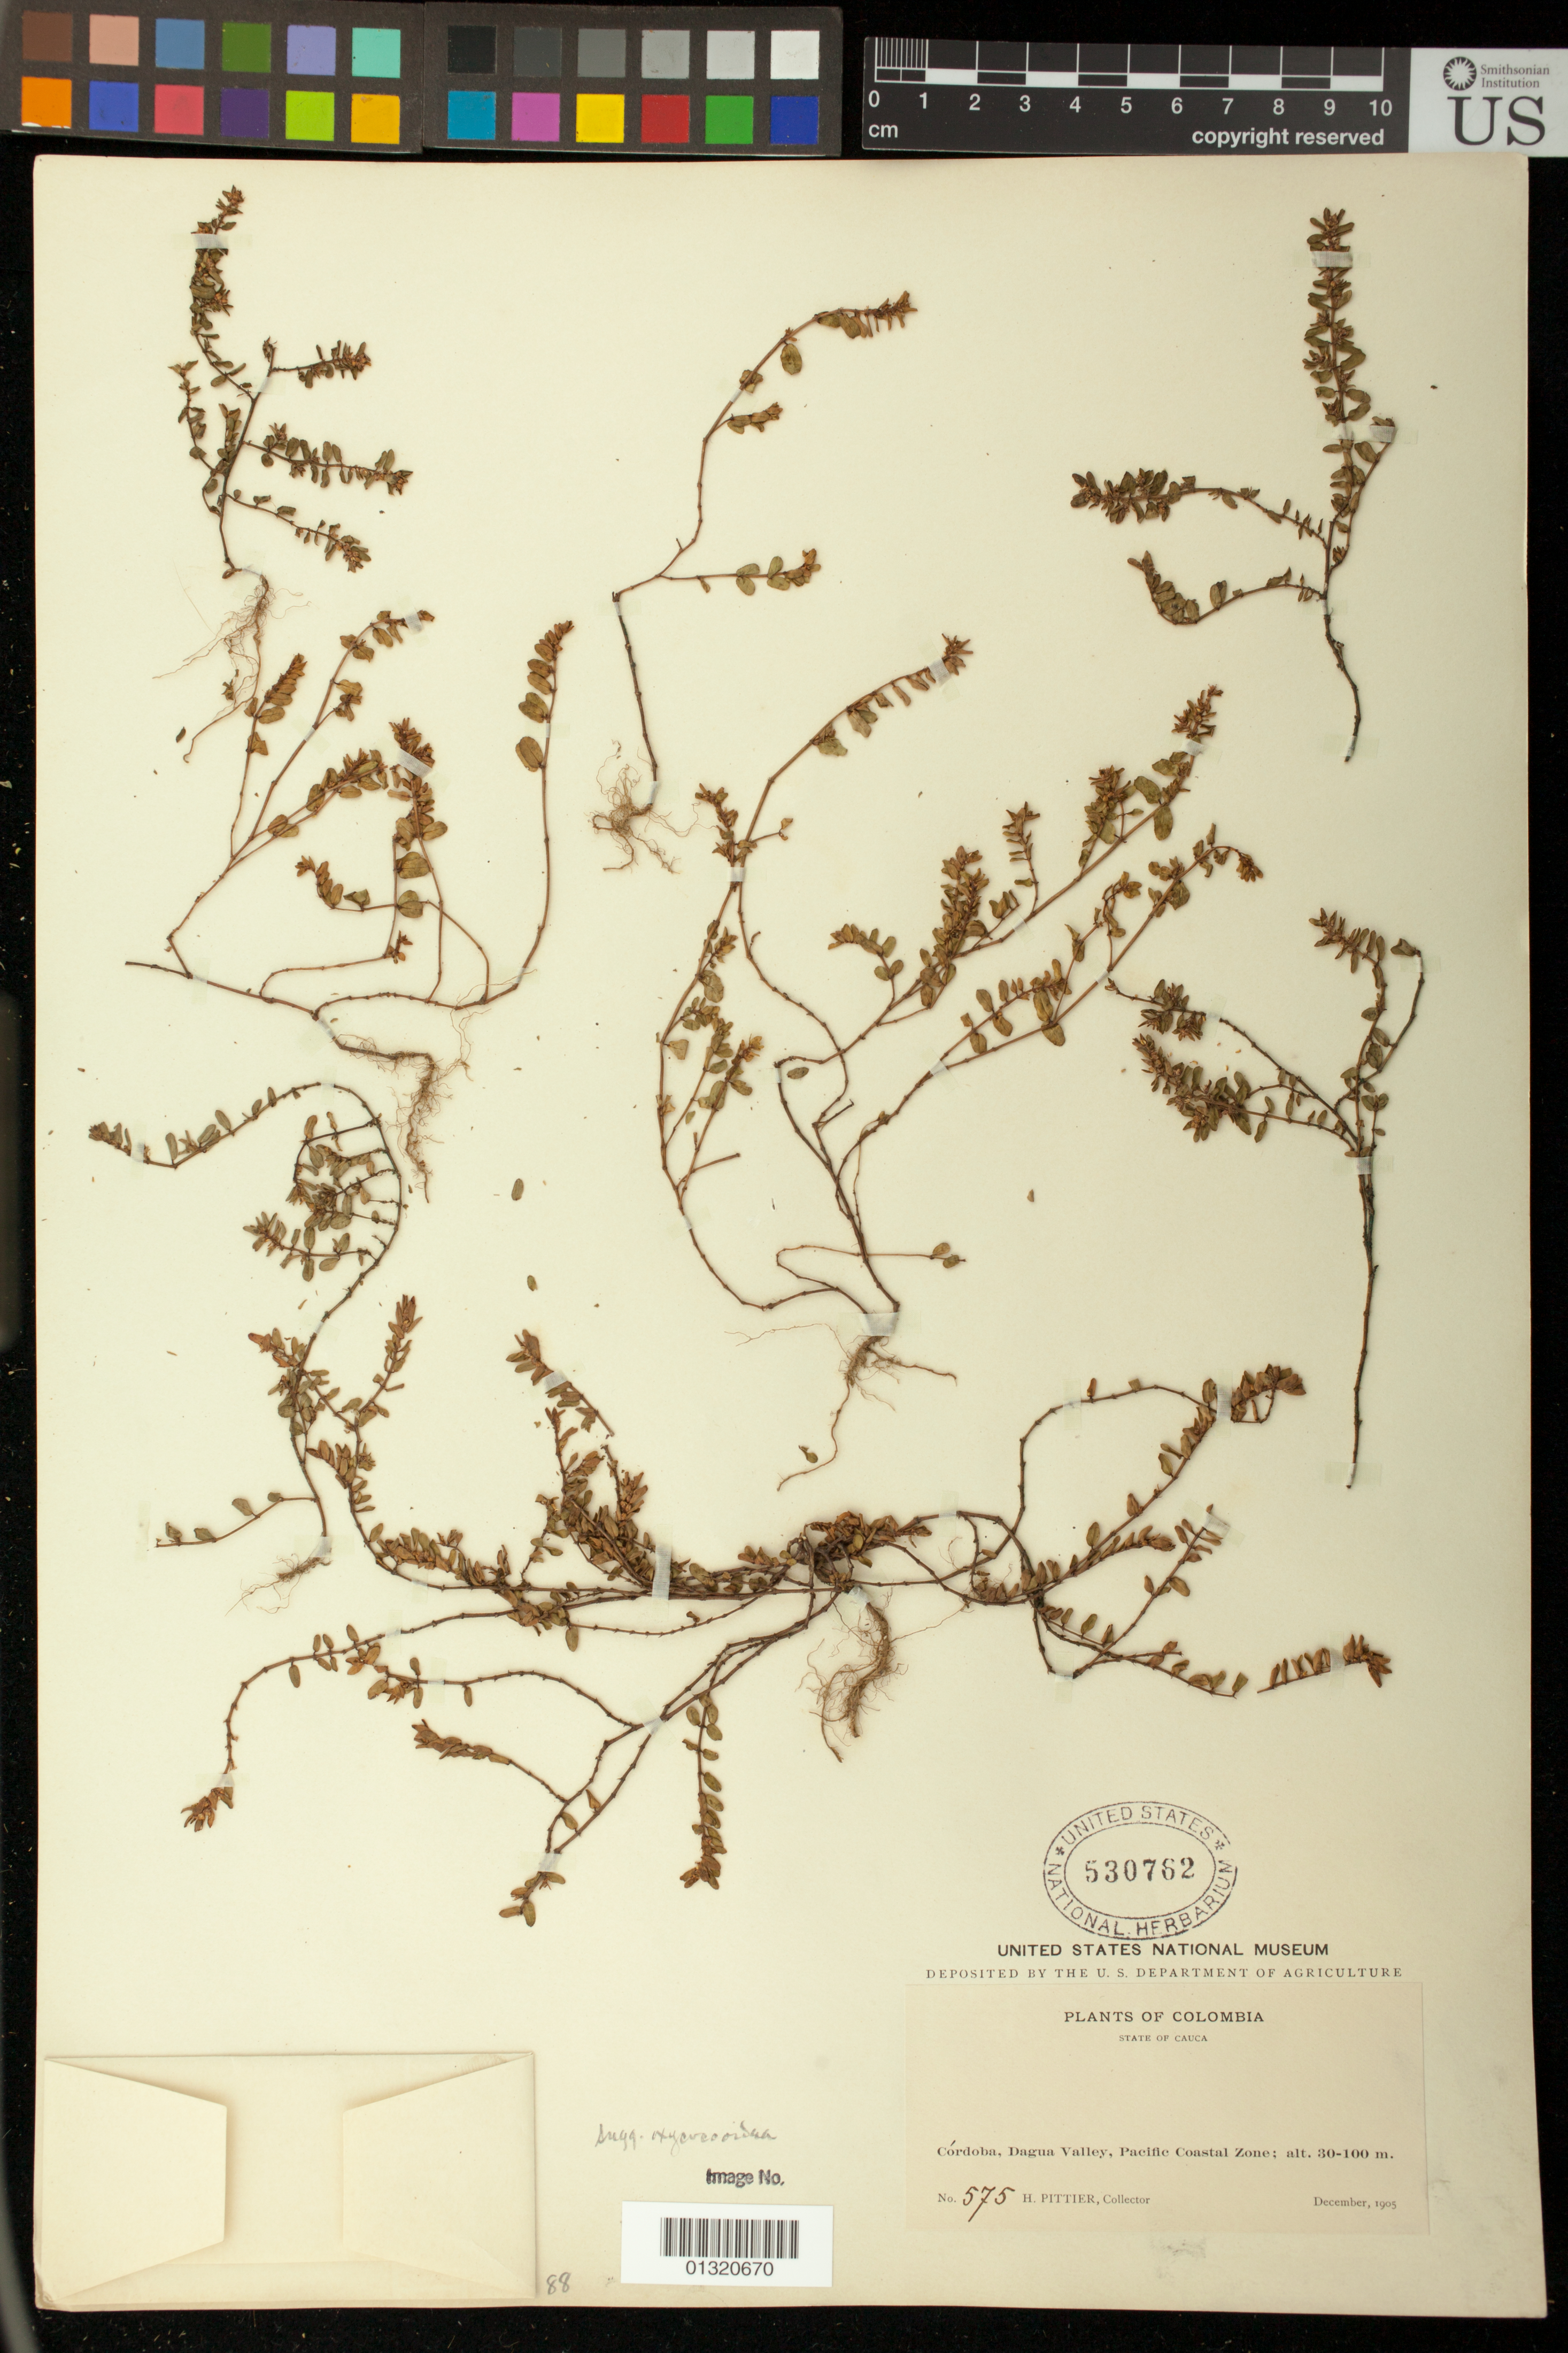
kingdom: Plantae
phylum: Tracheophyta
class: Magnoliopsida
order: Malpighiales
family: Euphorbiaceae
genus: Euphorbia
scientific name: Euphorbia thymifolia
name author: L.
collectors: H. F. Pittier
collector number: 575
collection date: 1905-12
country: Colombia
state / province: Cauca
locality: Cordoba, Dagua Valley, Pacific Coastal Zone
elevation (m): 30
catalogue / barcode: US 530762